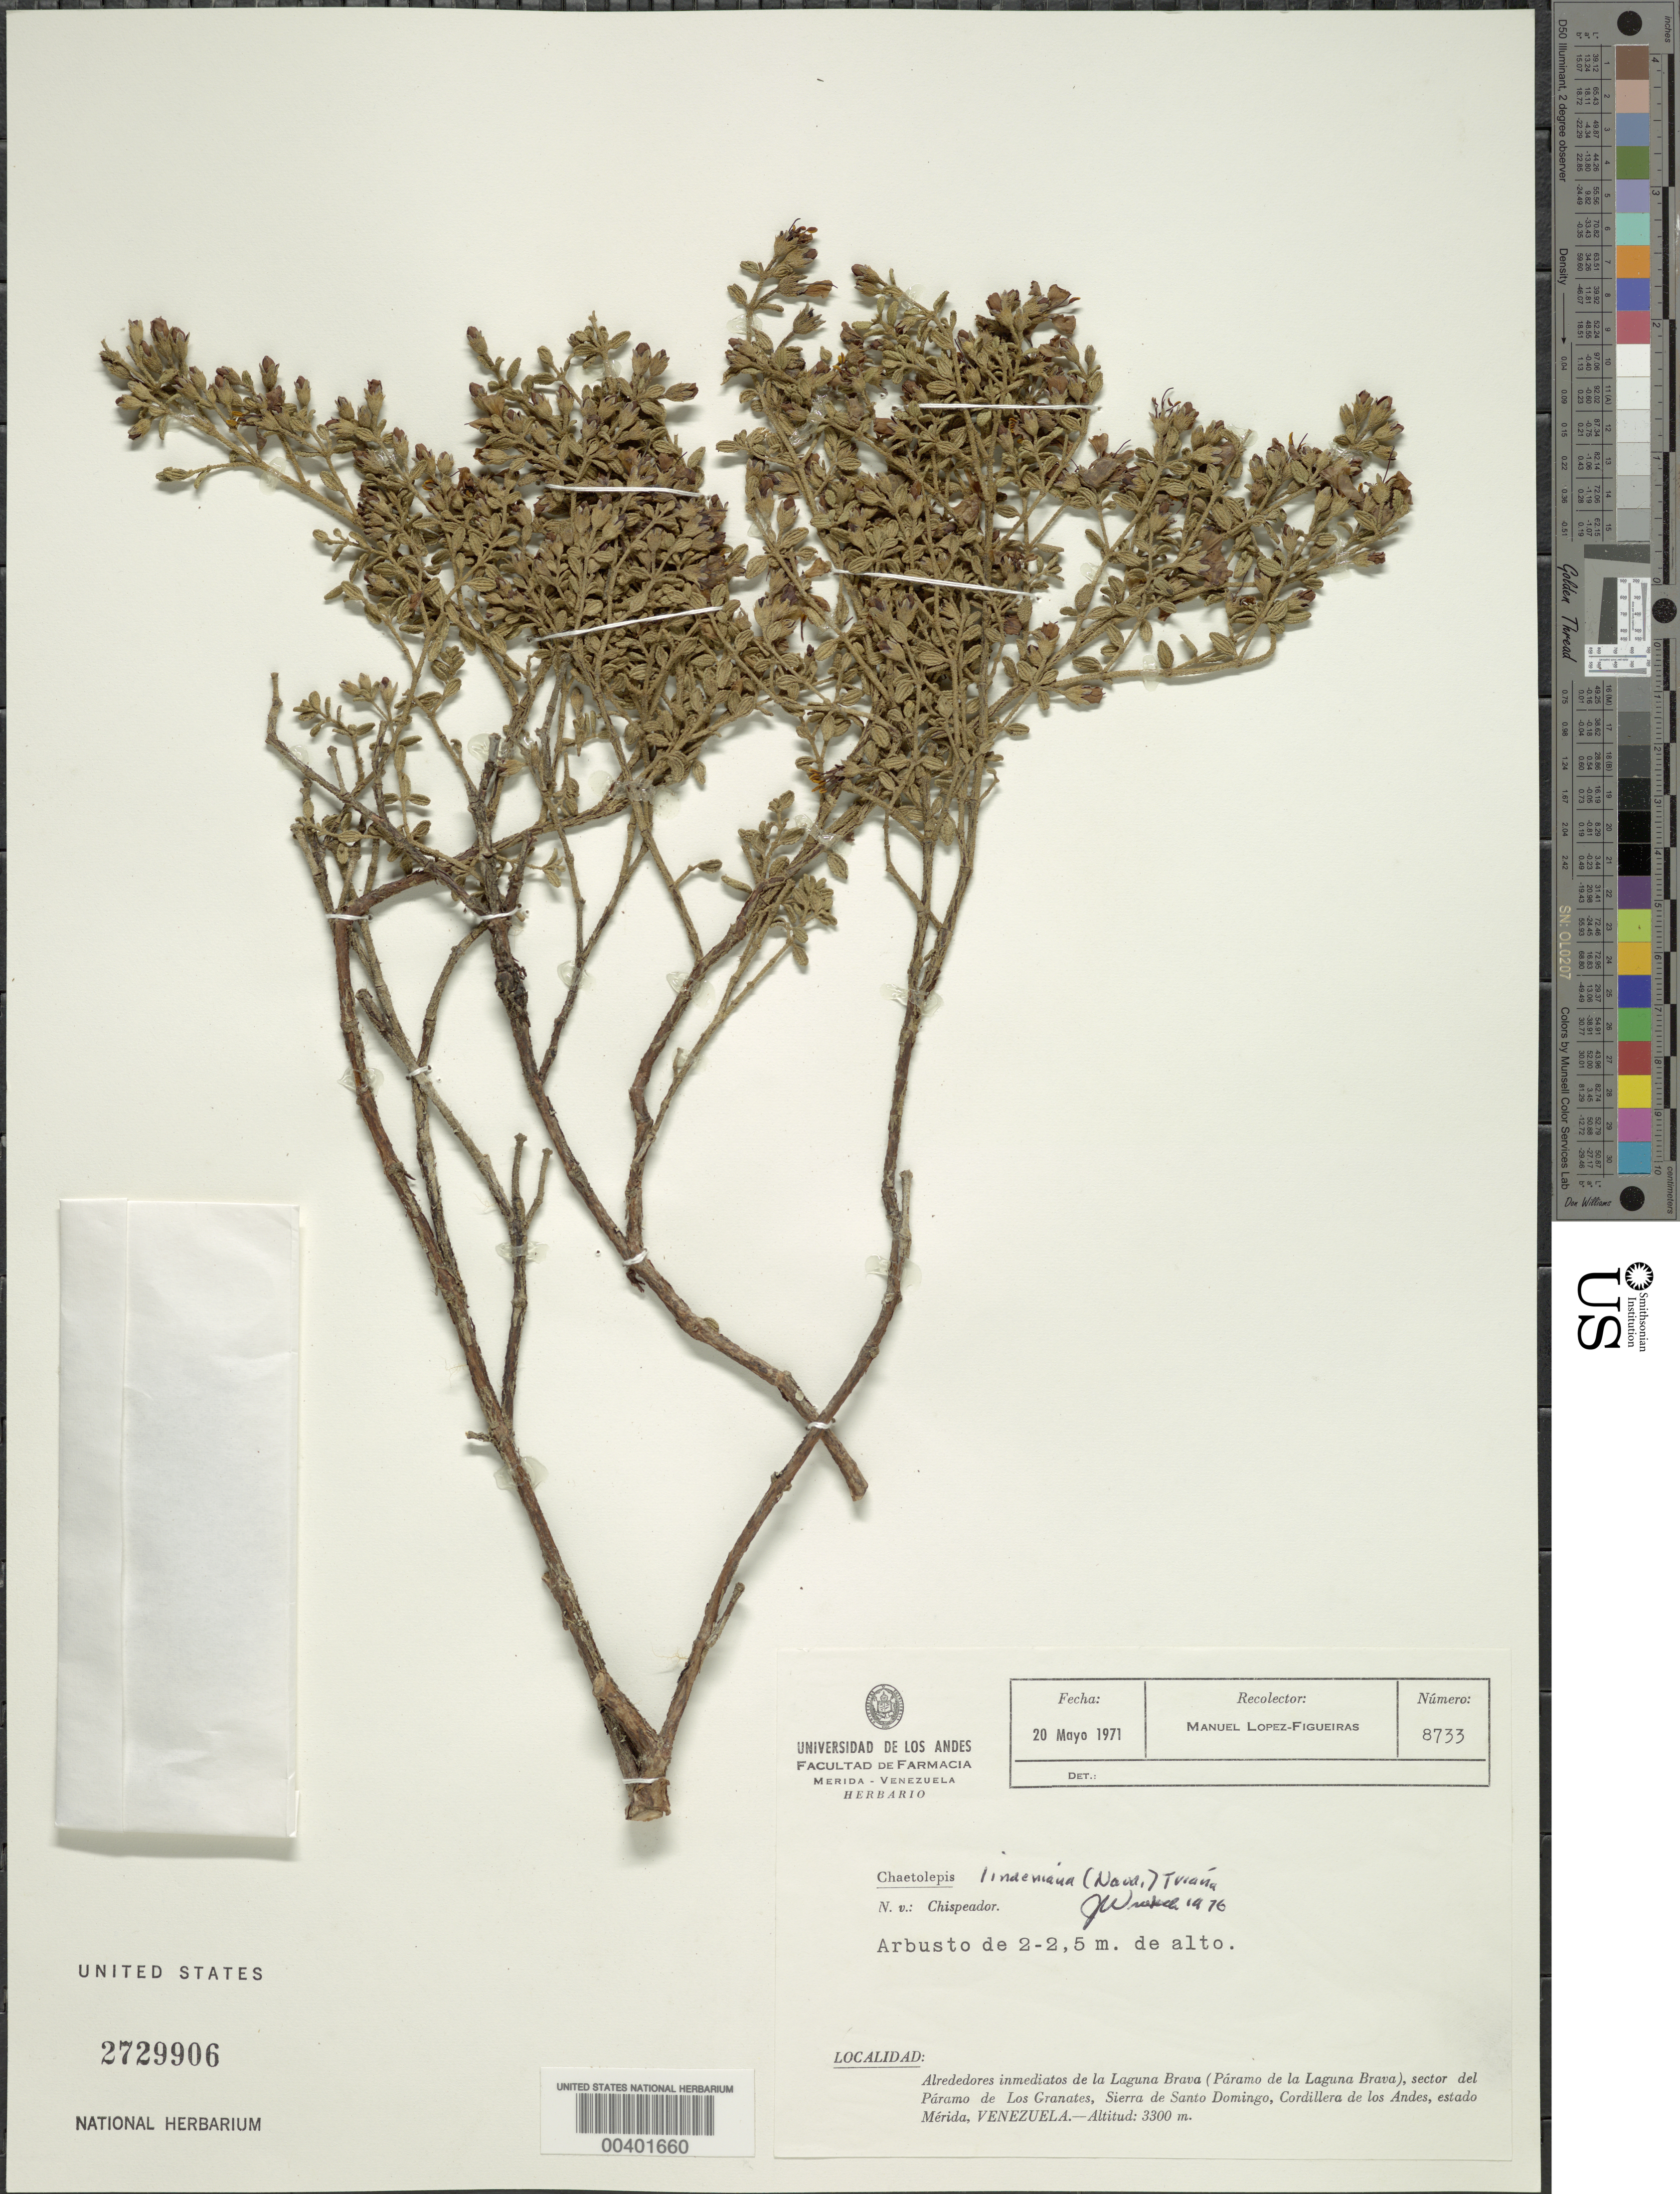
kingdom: Plantae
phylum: Tracheophyta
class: Magnoliopsida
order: Myrtales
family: Melastomataceae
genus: Chaetolepis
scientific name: Chaetolepis lindeniana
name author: (Naudin) Triana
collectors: M. López Figueiras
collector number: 8733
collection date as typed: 20 May 1971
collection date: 1971-05-20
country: Venezuela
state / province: Mérida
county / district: Rangel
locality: Alrededores inmediatos de la Lag. Brava (Páramo de la Lag. Brava), sector del Páramo de Los Granates, Sierra de Sto.Domingo. Brava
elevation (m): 3300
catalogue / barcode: US 2729906